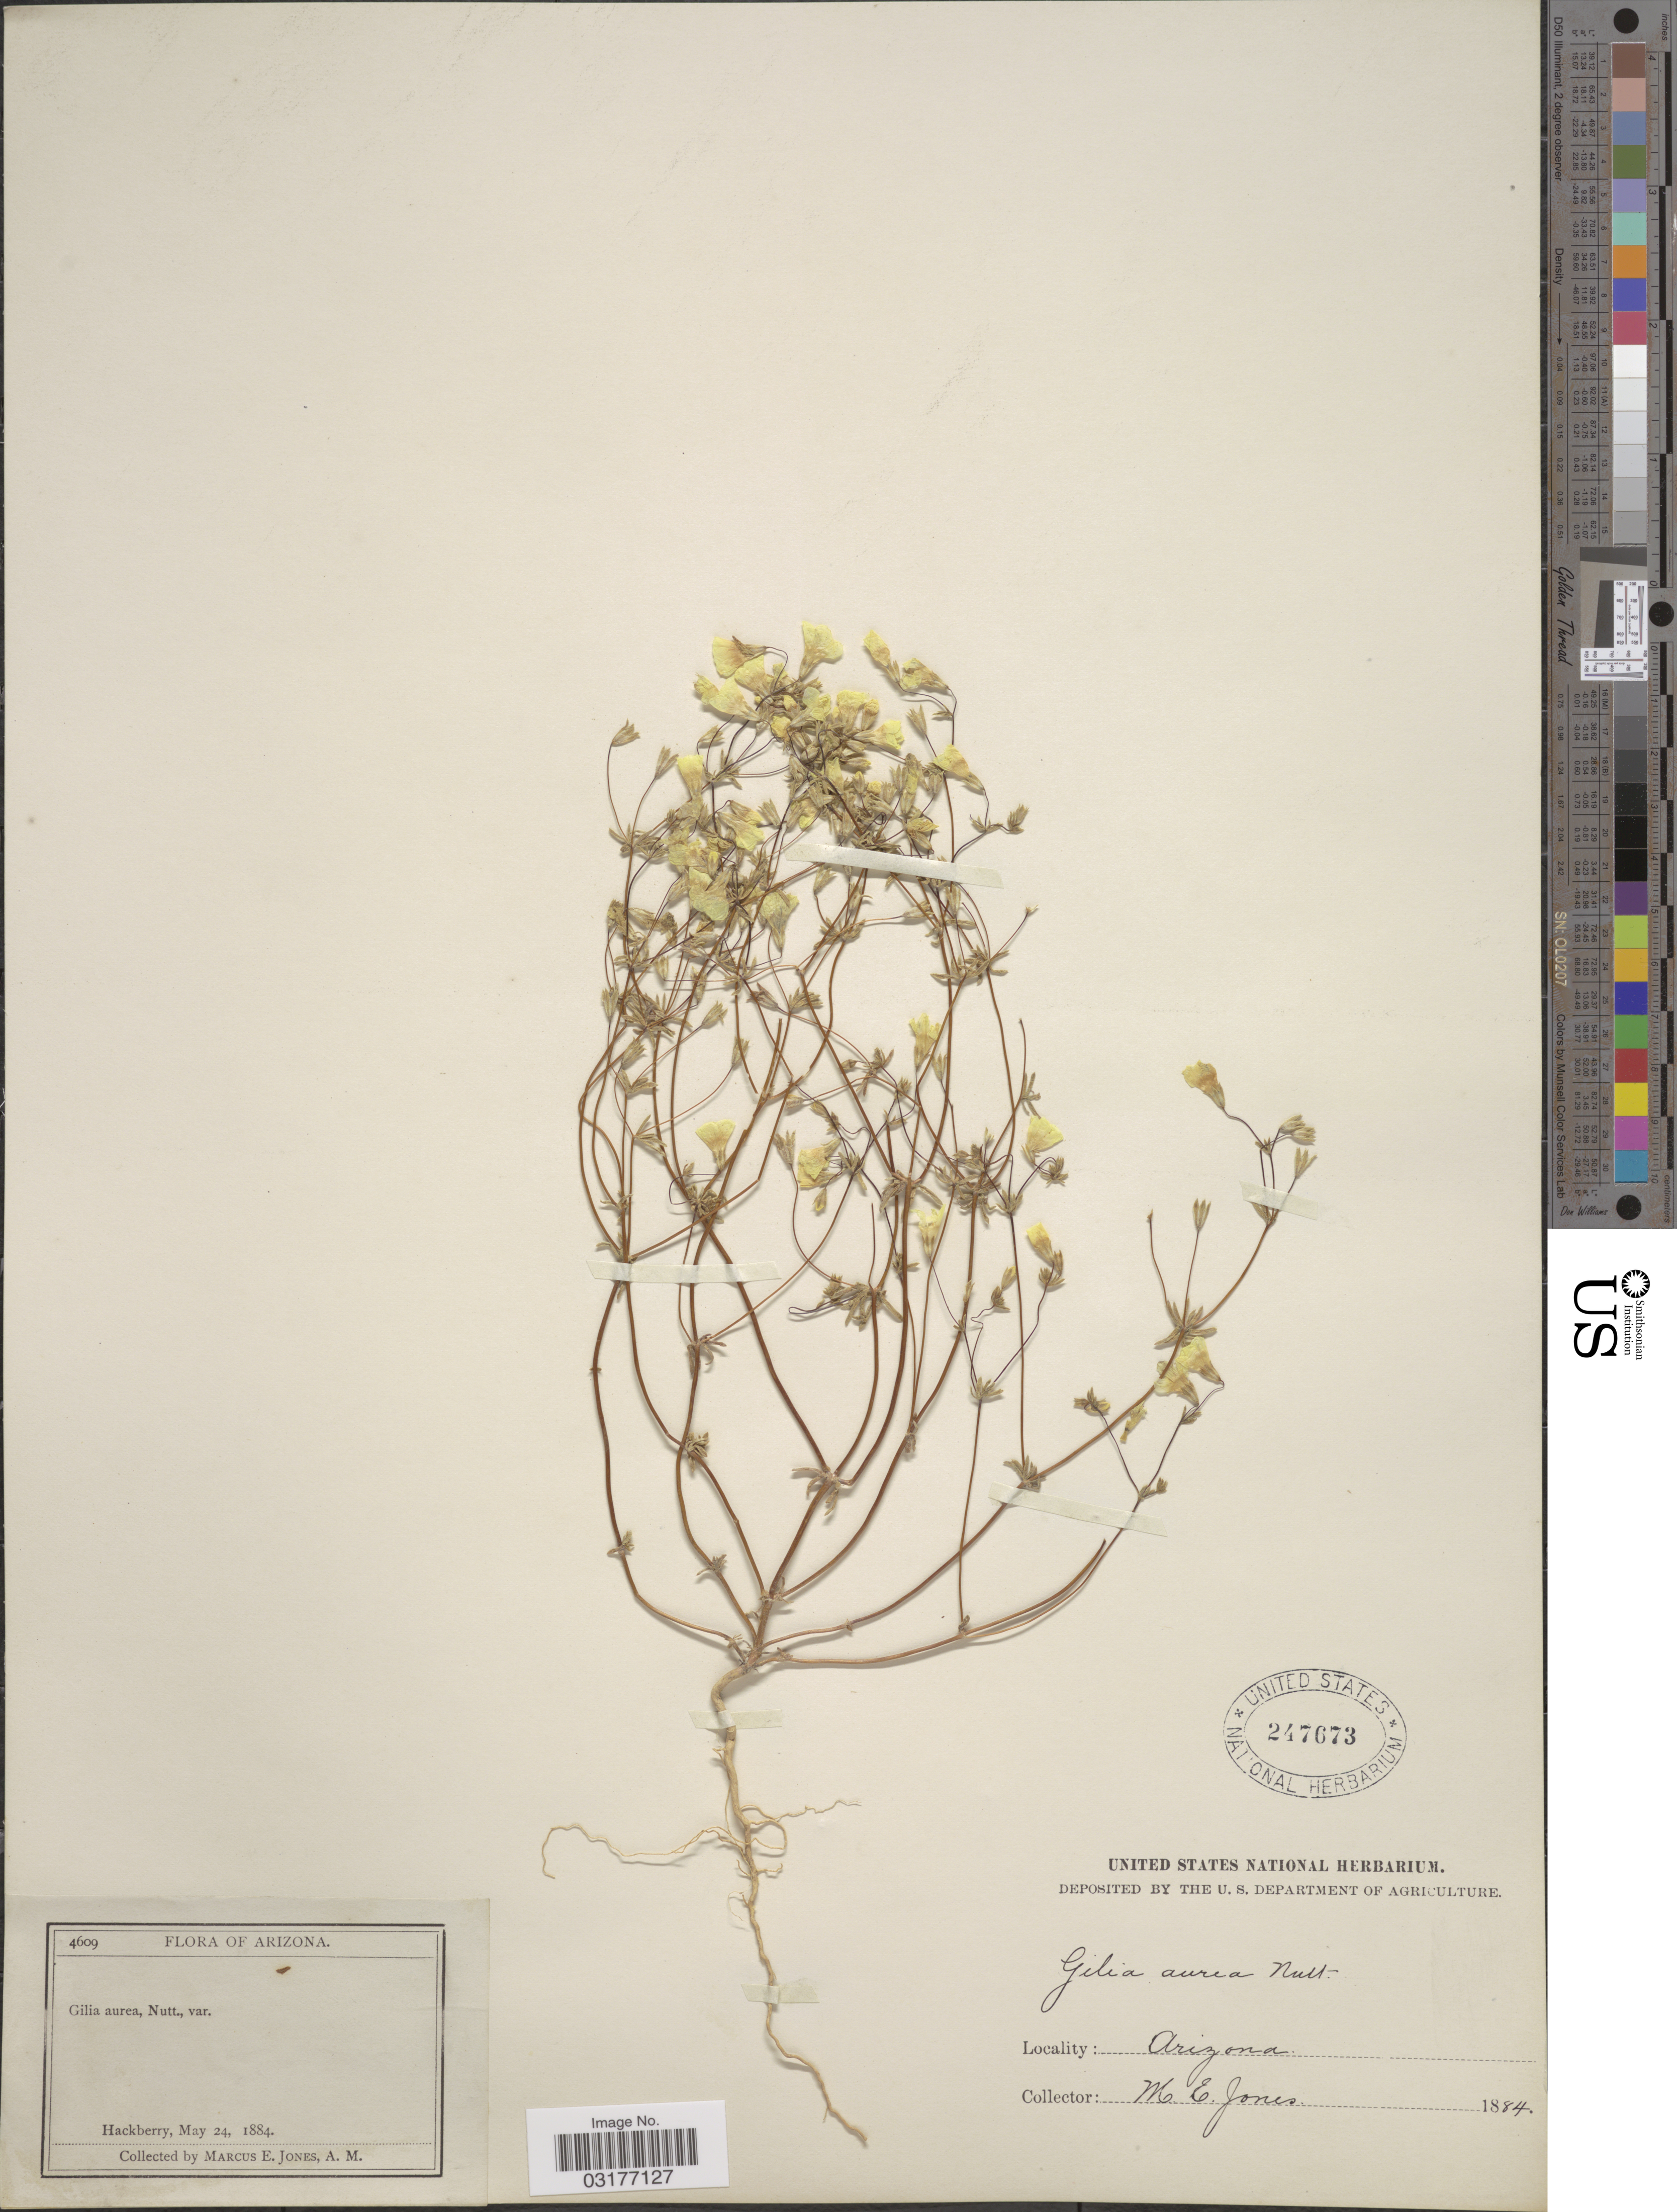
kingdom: Plantae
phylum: Tracheophyta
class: Magnoliopsida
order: Ericales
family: Polemoniaceae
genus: Leptosiphon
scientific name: Leptosiphon chrysanthus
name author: J.M. Porter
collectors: M. E. Jones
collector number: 4609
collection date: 1884-05-24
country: United States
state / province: Arizona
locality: Hackberry.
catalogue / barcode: US 247673